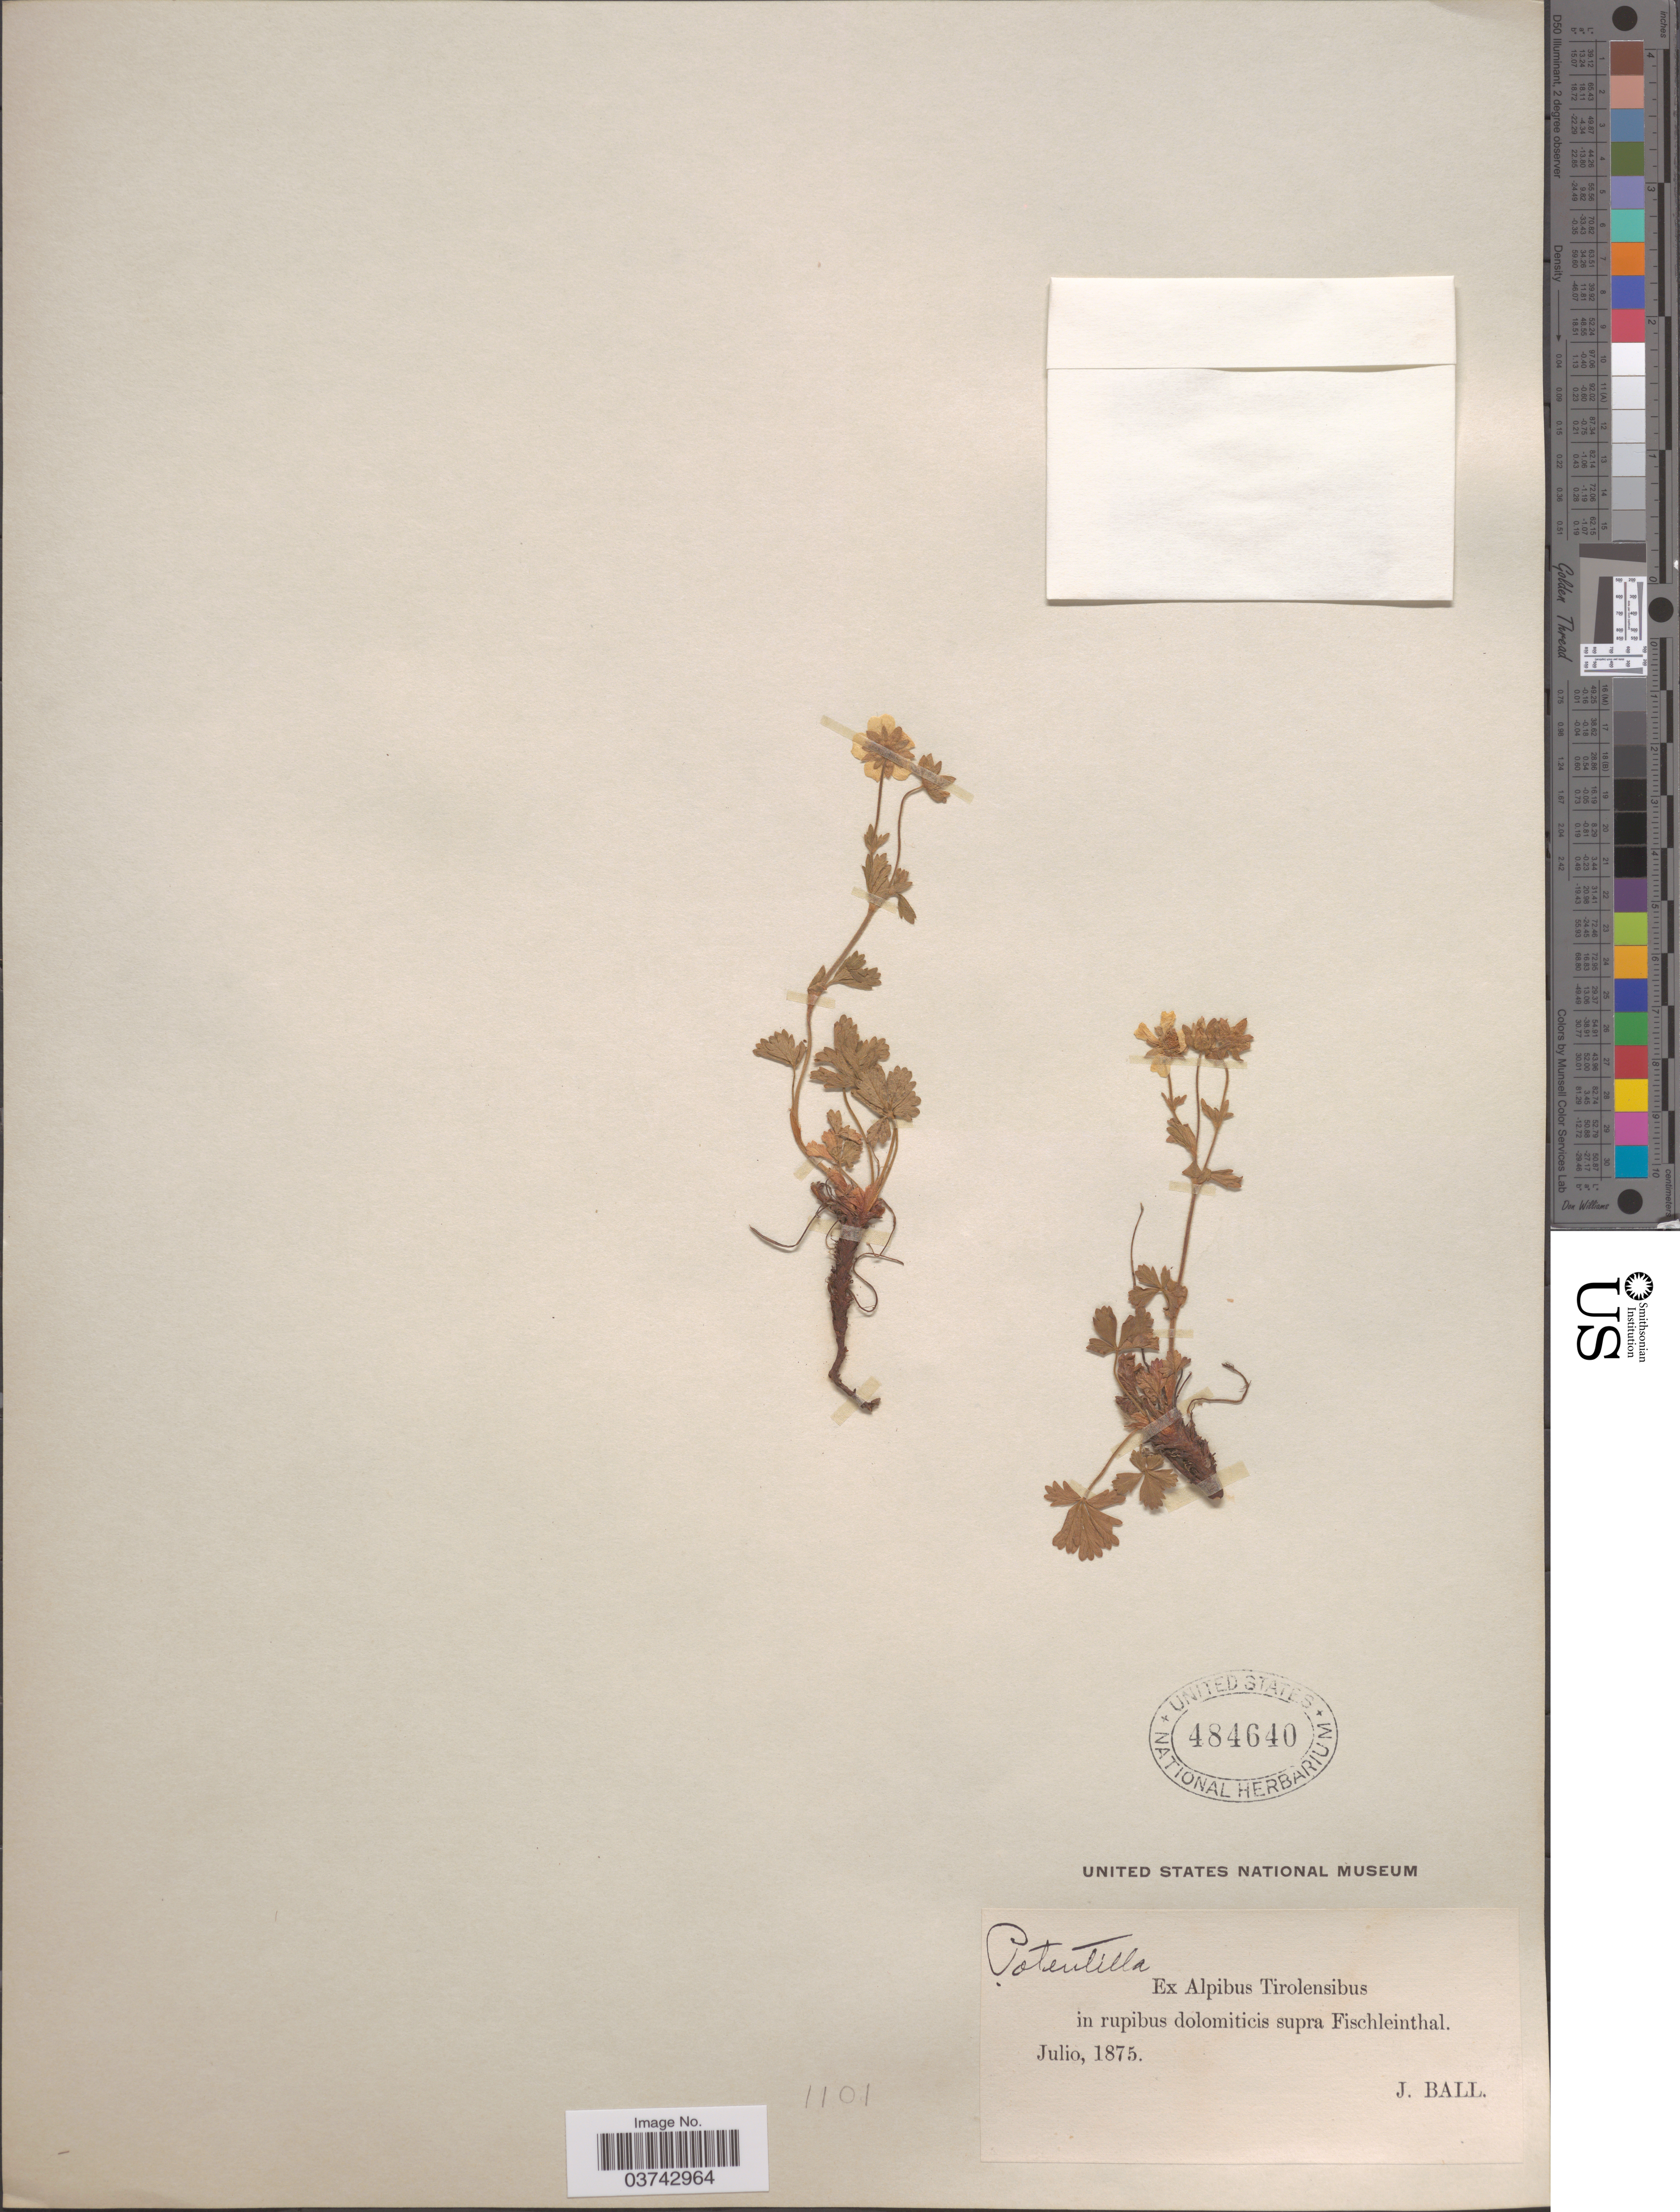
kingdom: Plantae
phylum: Tracheophyta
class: Magnoliopsida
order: Rosales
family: Rosaceae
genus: Potentilla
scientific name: Potentilla sp.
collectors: J. Ball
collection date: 1875-07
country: Switzerland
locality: Ex Alpibus Tirolensibus in rupibus dolomiticis supra Fischleinthal.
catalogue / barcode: US 484640